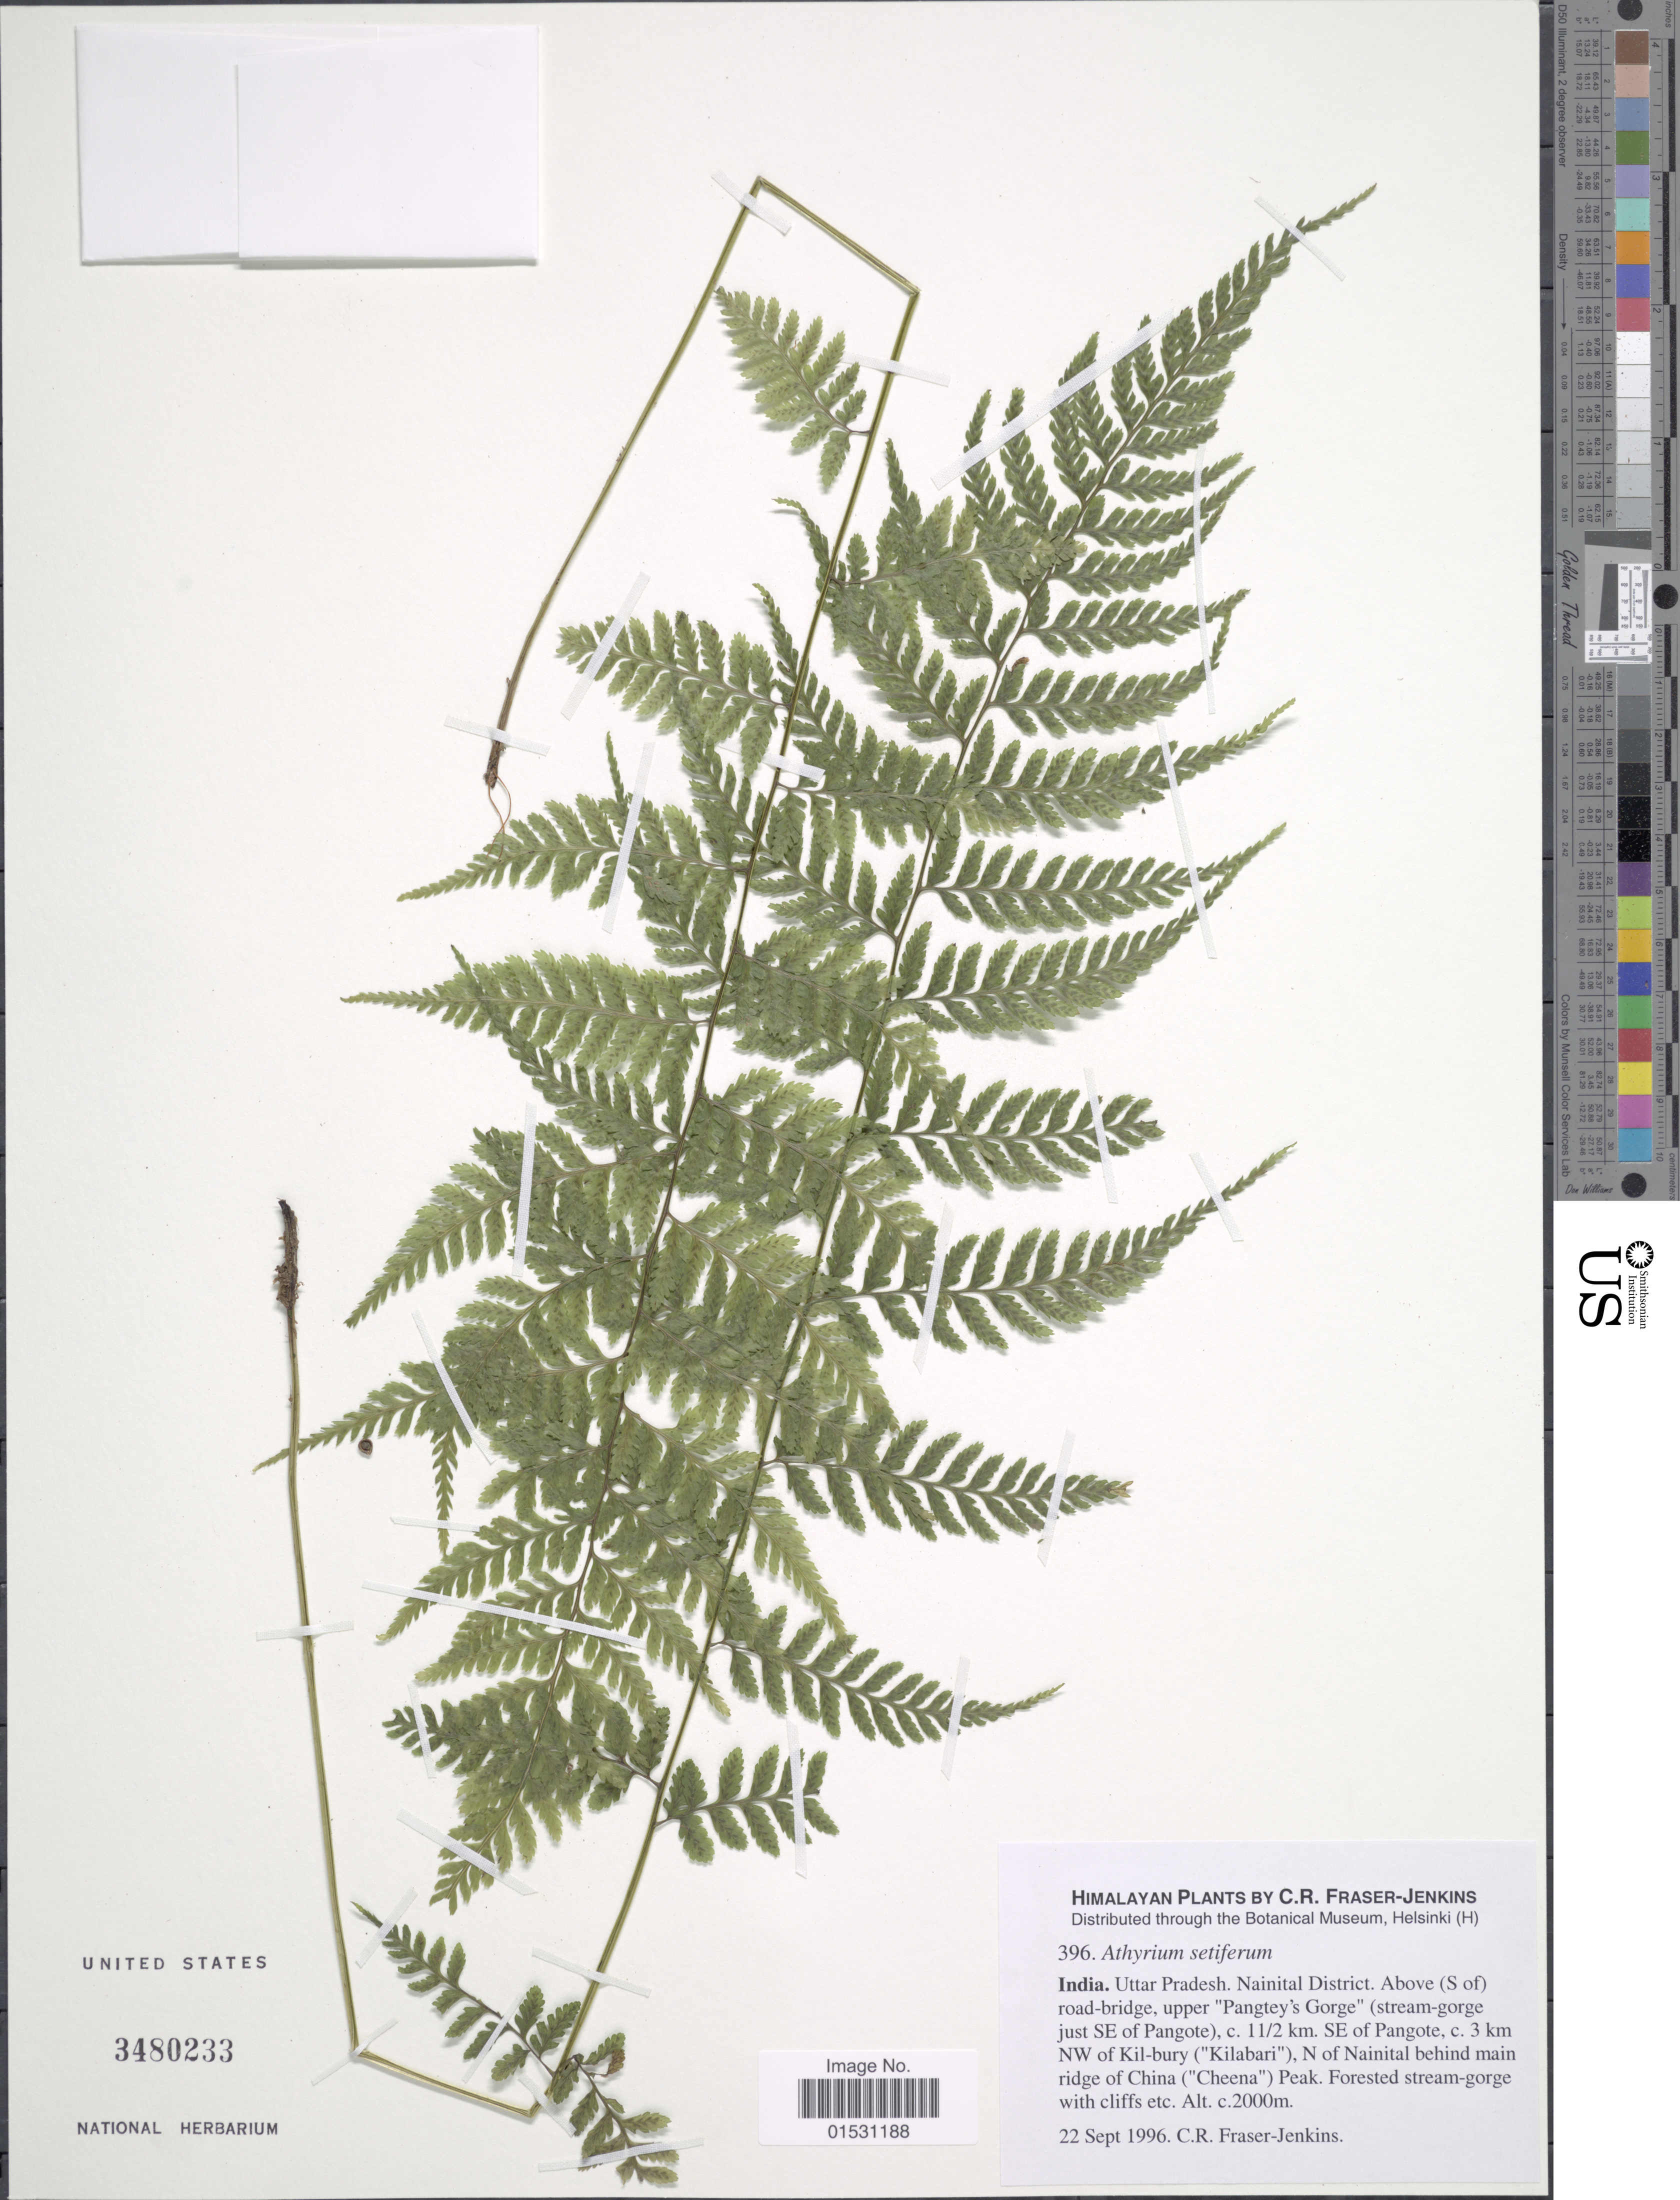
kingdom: Plantae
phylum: Tracheophyta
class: Polypodiopsida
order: Polypodiales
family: Athyriaceae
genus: Athyrium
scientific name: Athyrium setiferum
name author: C. Chr.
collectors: C. R. Fraser-Jenkins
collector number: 396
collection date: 1996-09-22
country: India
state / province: Uttar Pradesh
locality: Himalayan. Nainital District. Above (S of) road-bridge, upper 'Pangtey's Gorge' (stream-gorge just SE of Pangote), c. 11/2 km. SE of Pangote, c. 3 km NW of Kil-bury ('Kilabari'), N of Nainital behind main ridge of China ('Cheena') Peak.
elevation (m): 2000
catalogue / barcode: US 3480233